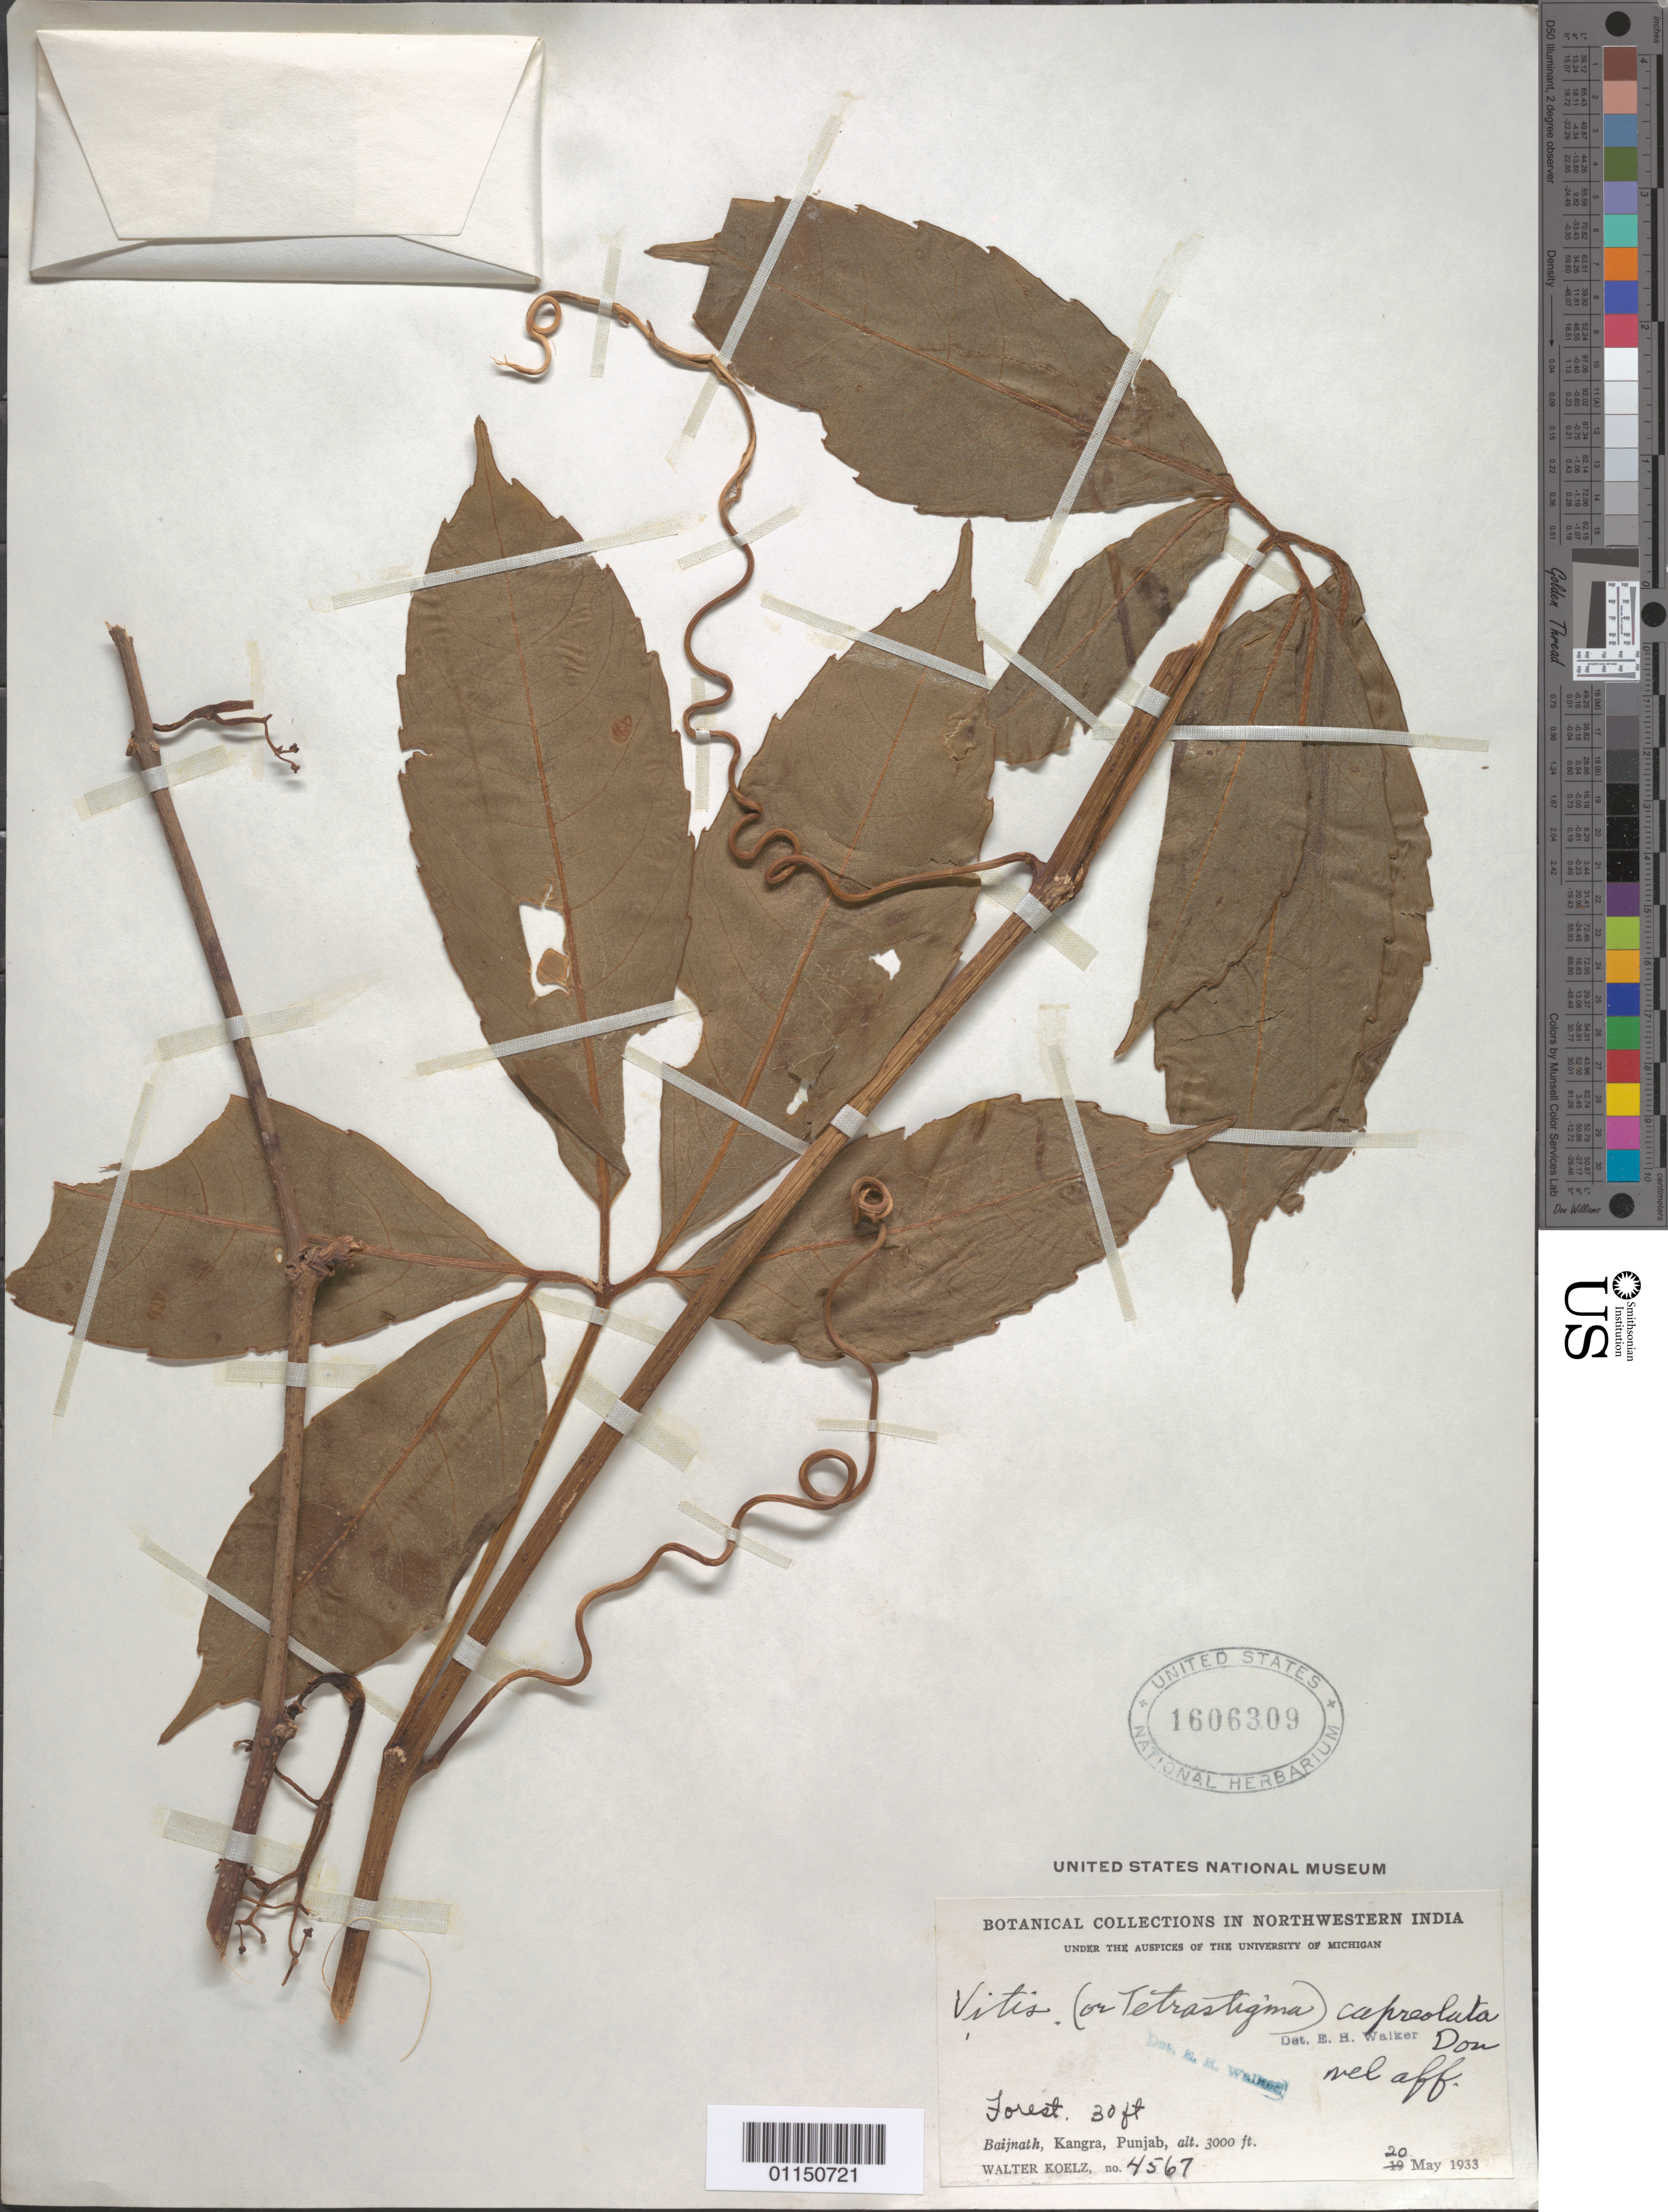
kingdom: Plantae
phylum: Tracheophyta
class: Magnoliopsida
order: Vitales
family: Vitaceae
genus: Tetrastigma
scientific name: Tetrastigma serrulatum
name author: (Roxb.) Planch.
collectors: W. N. Koelz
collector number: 4567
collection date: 1933-05-20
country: India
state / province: Himachal Pradesh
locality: Baijnath, Kangra.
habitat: Forest.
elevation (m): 914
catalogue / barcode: US 1606309